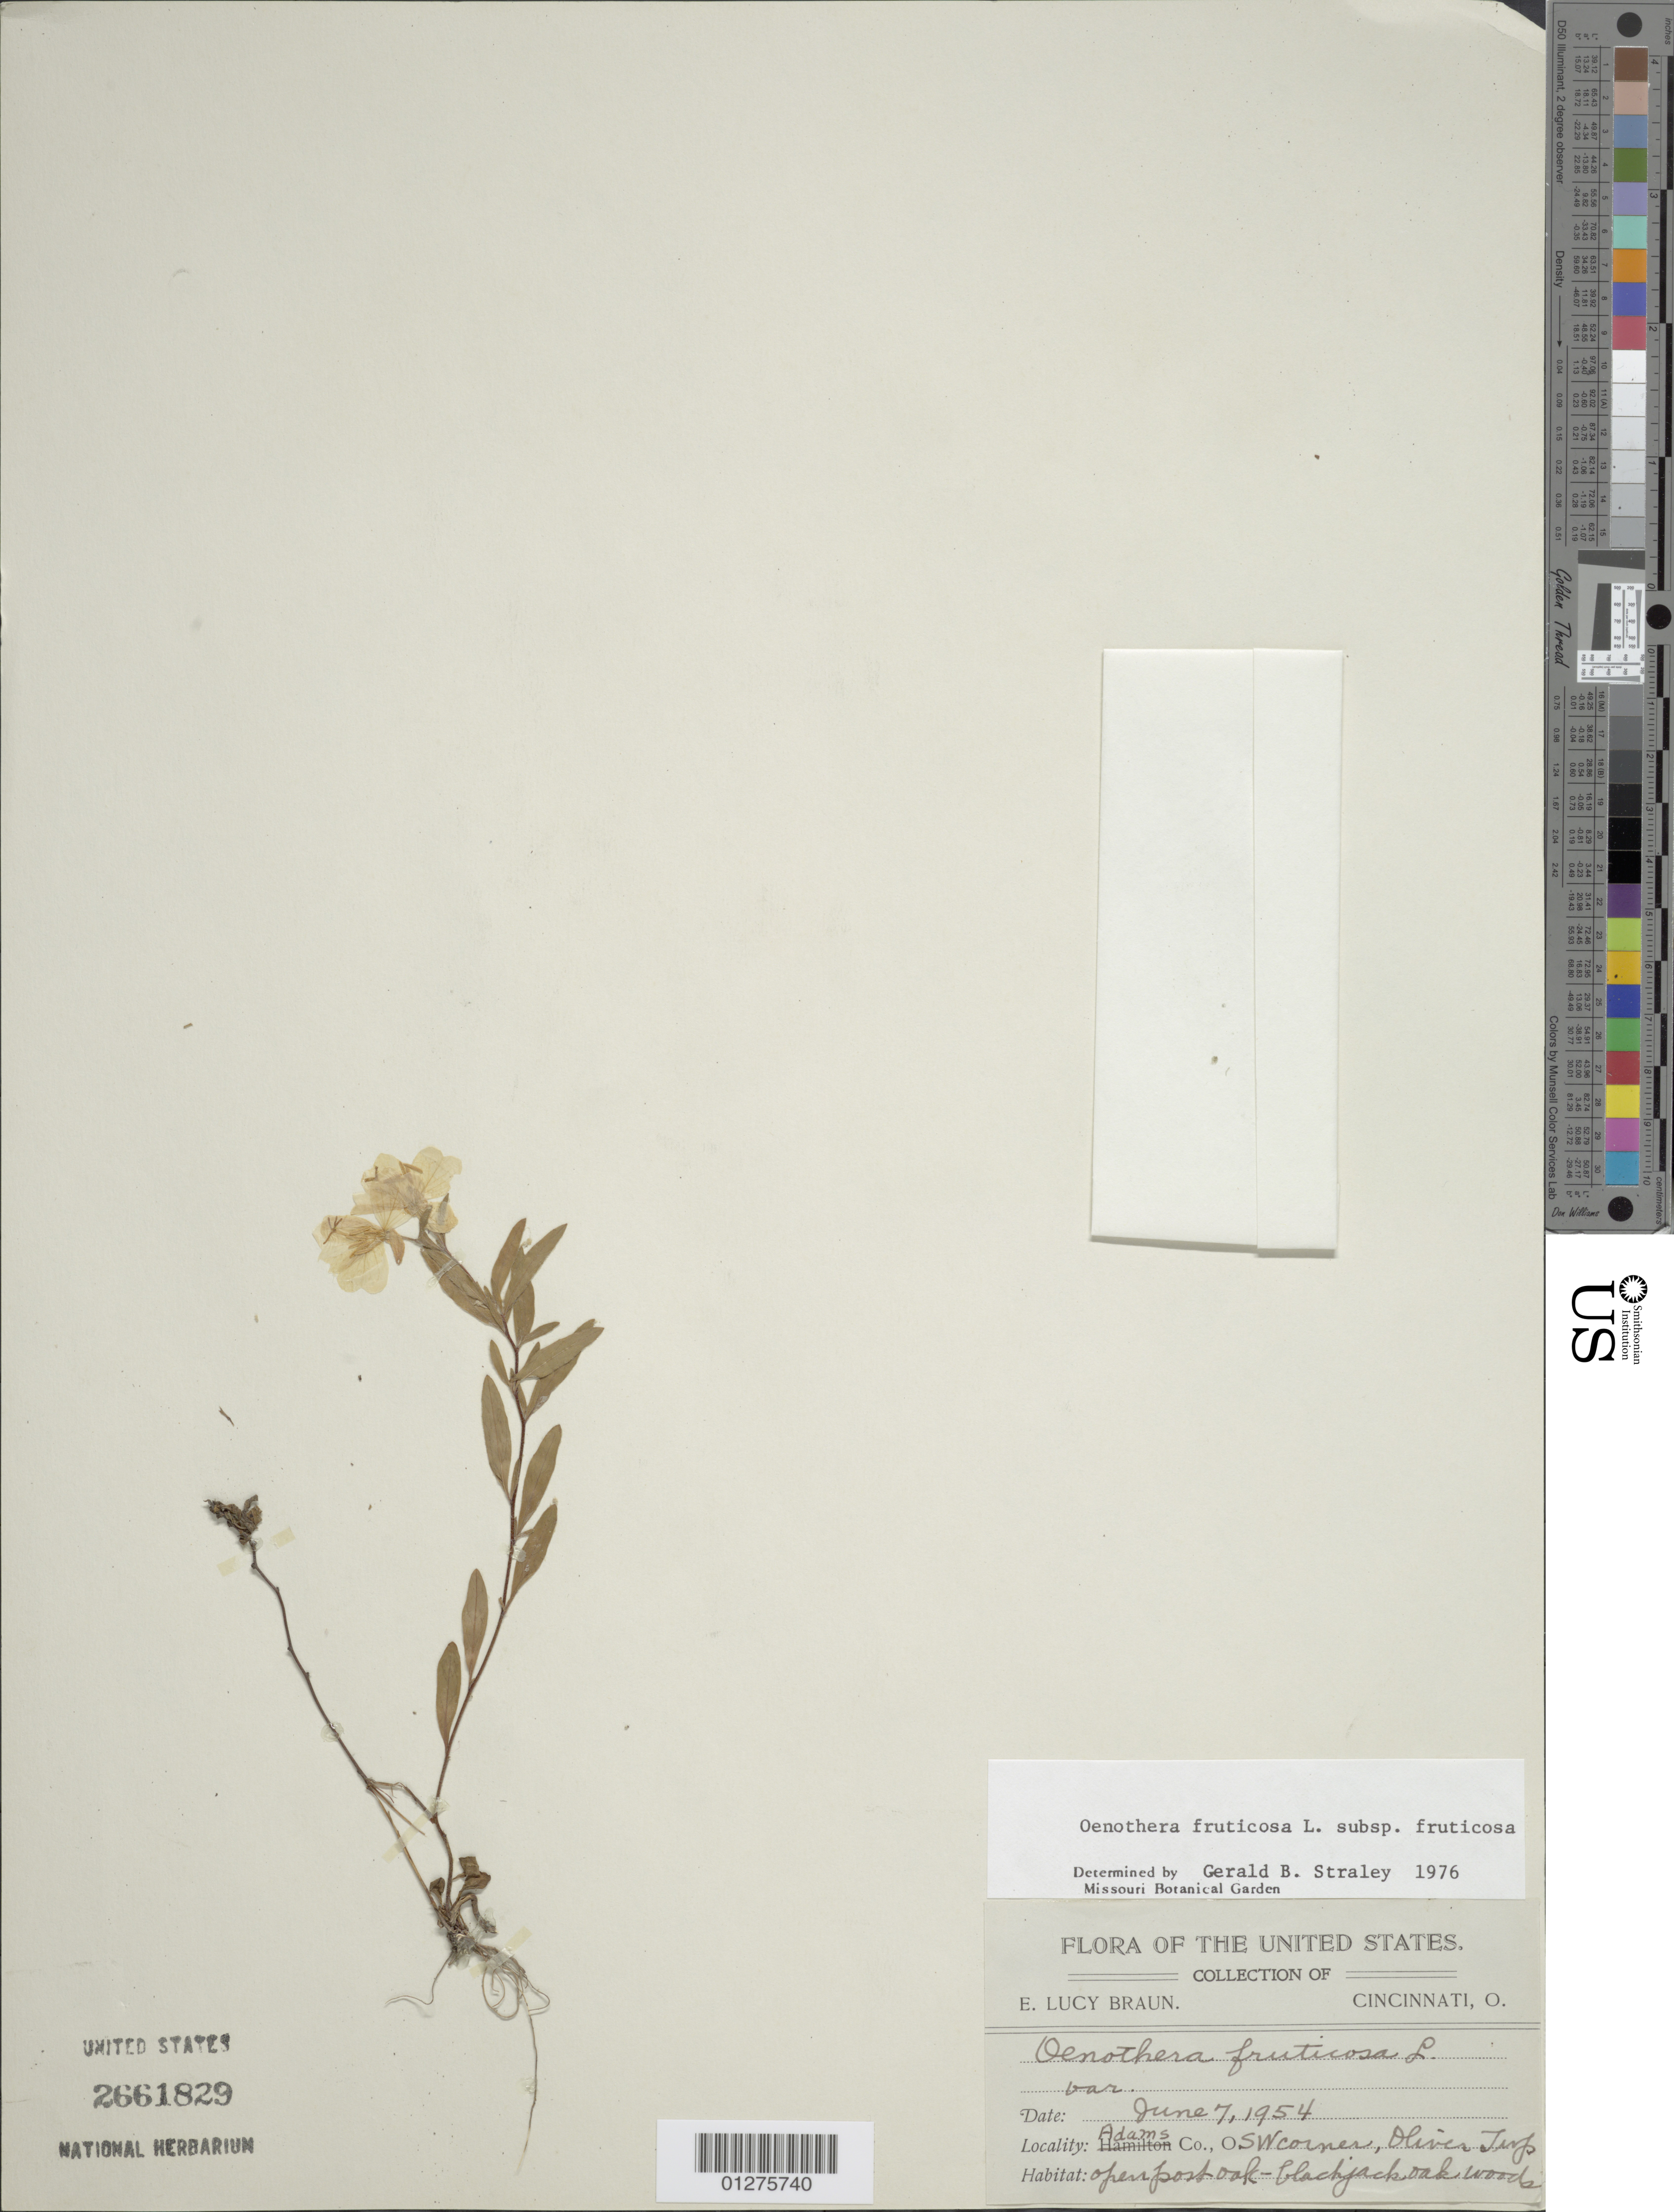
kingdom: Plantae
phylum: Tracheophyta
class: Magnoliopsida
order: Myrtales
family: Onagraceae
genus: Oenothera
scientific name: Oenothera fruticosa subsp. fruticosa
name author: L.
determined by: Straley, G. B.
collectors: E. L. Braun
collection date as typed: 18 May 1954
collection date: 1954-05-18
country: United States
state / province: Ohio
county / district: Adams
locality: Sw corner, oliver township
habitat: Open post oak.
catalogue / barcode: US 2661829